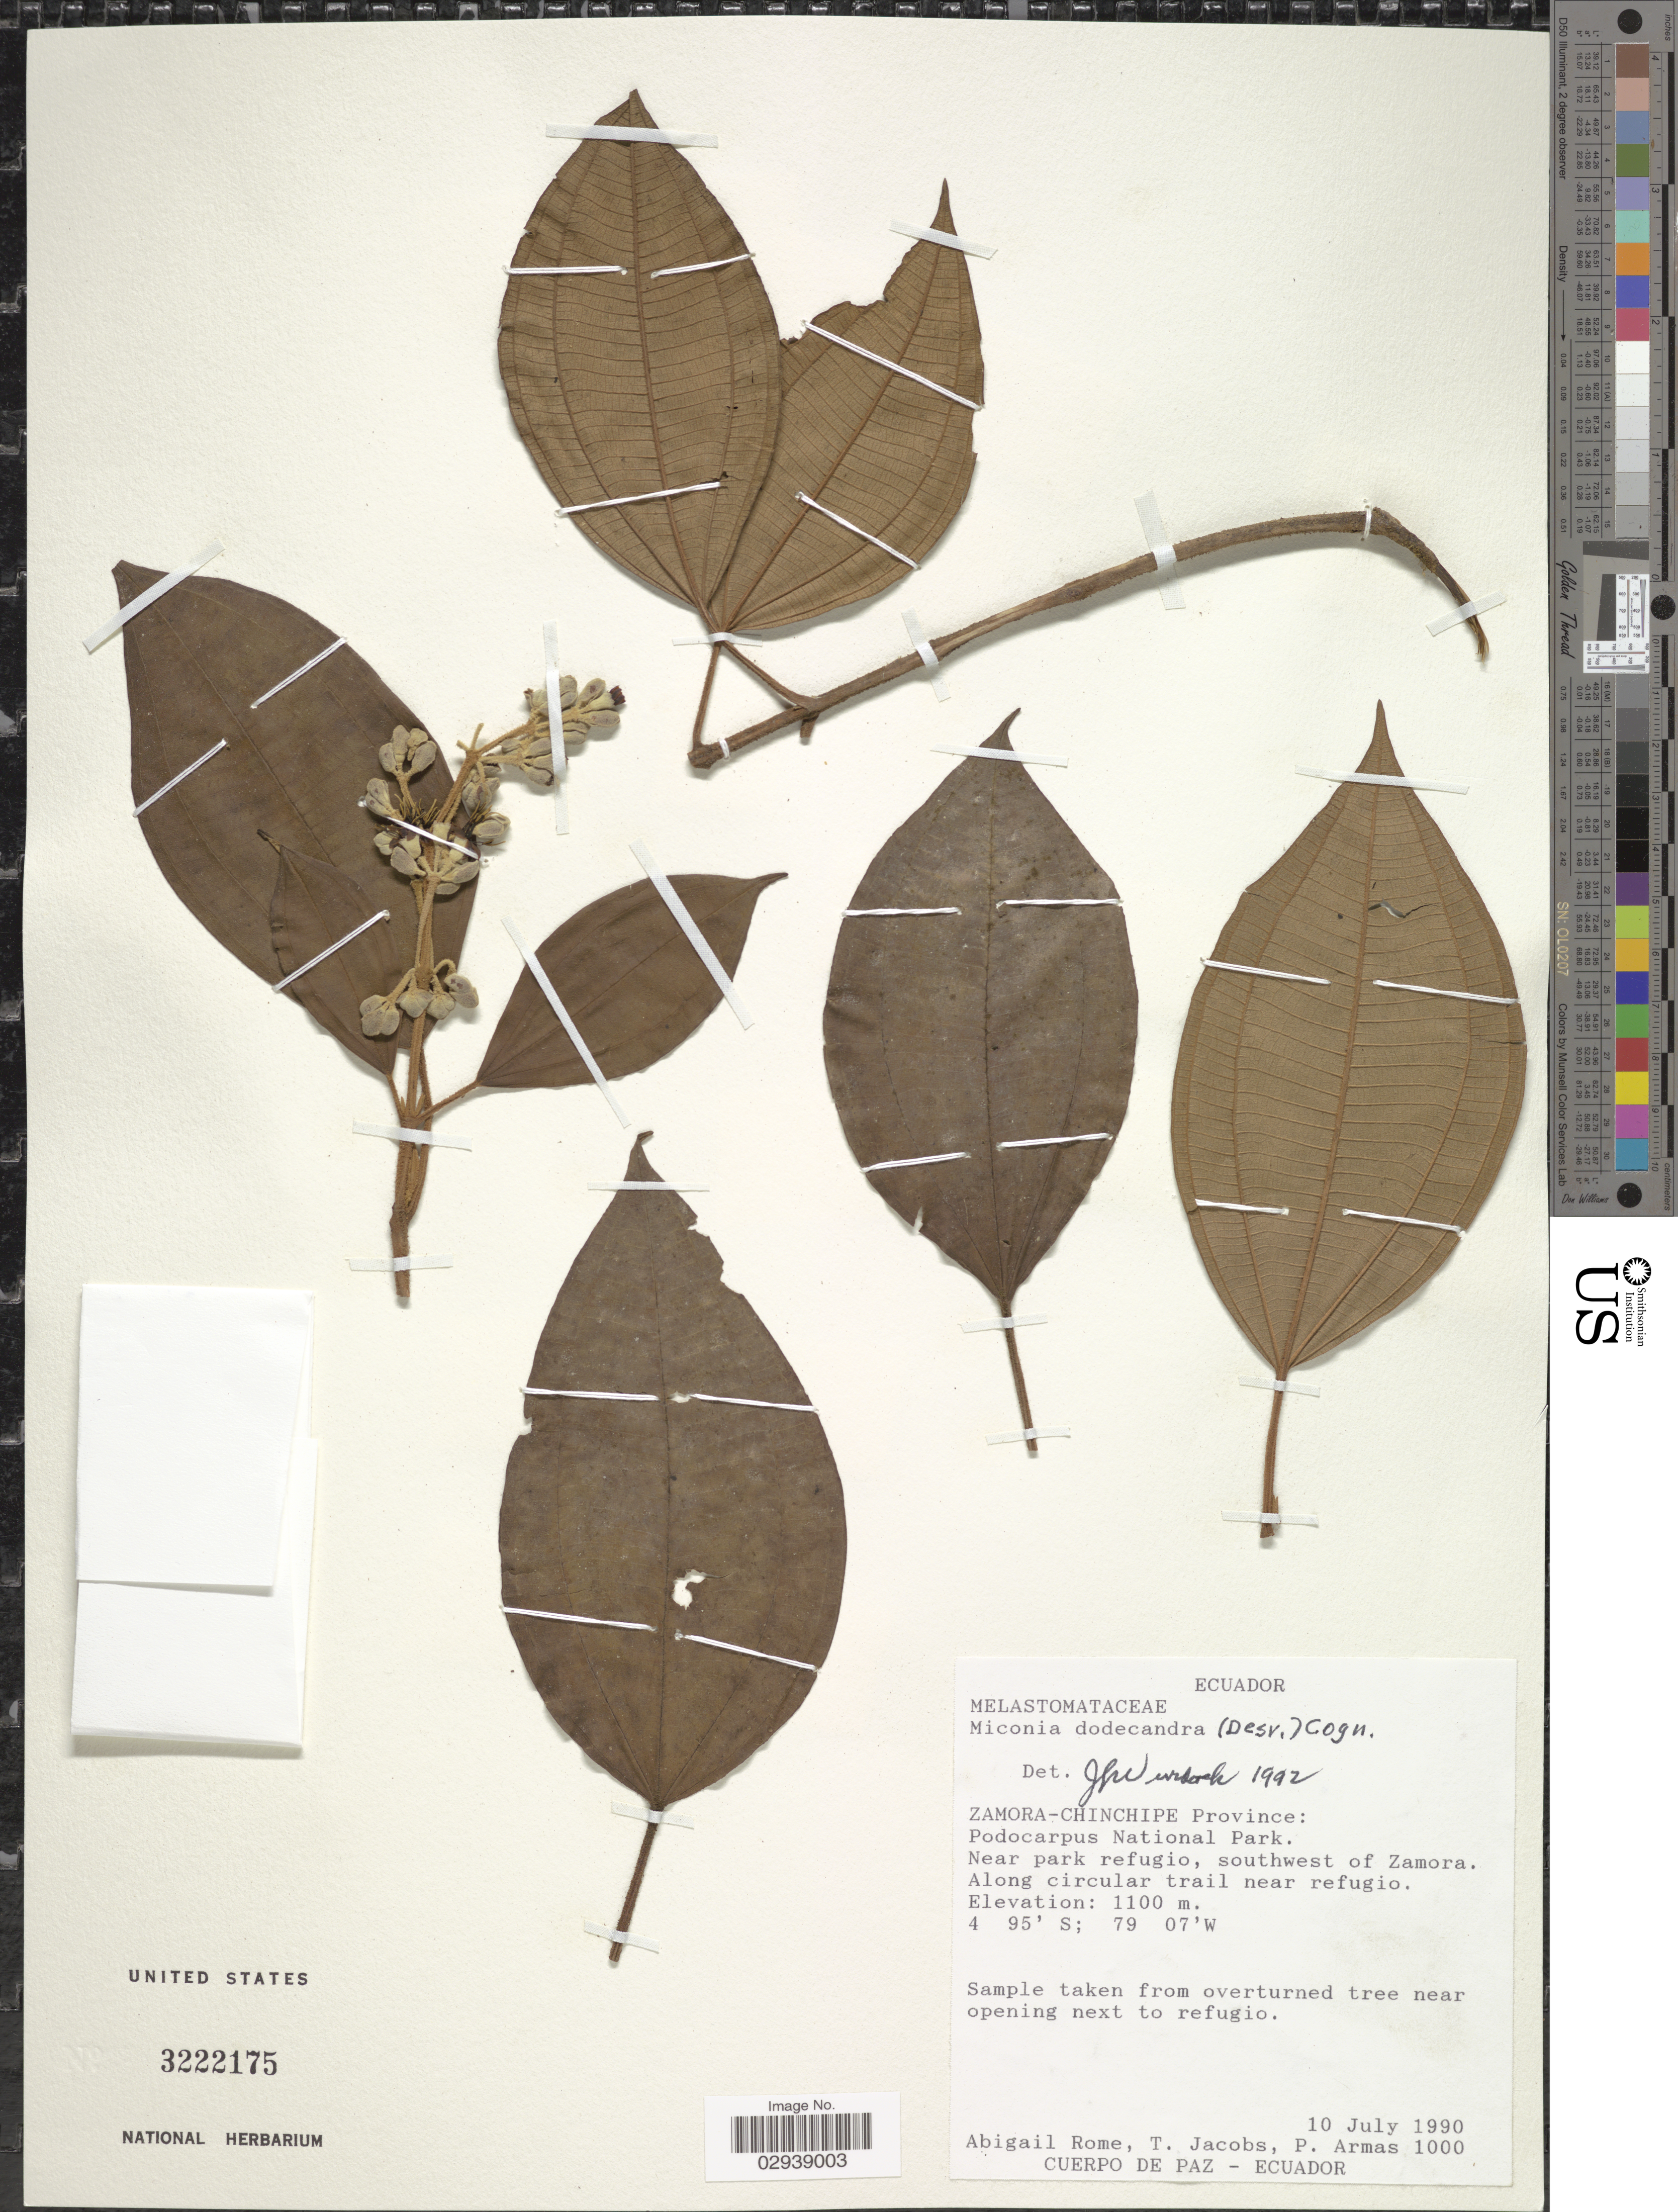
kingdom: Plantae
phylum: Tracheophyta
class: Magnoliopsida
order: Myrtales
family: Melastomataceae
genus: Miconia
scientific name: Miconia dodecandra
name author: Cogn.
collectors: A. Rome, T. Jacobs & P. Armas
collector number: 1000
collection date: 1990-07-10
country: Ecuador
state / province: Zamora-Chinchipe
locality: Podocarpus National Park. Need park refugio, southwest of Zamora. Along circular trail near refugio.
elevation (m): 1100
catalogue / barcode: US 3222175